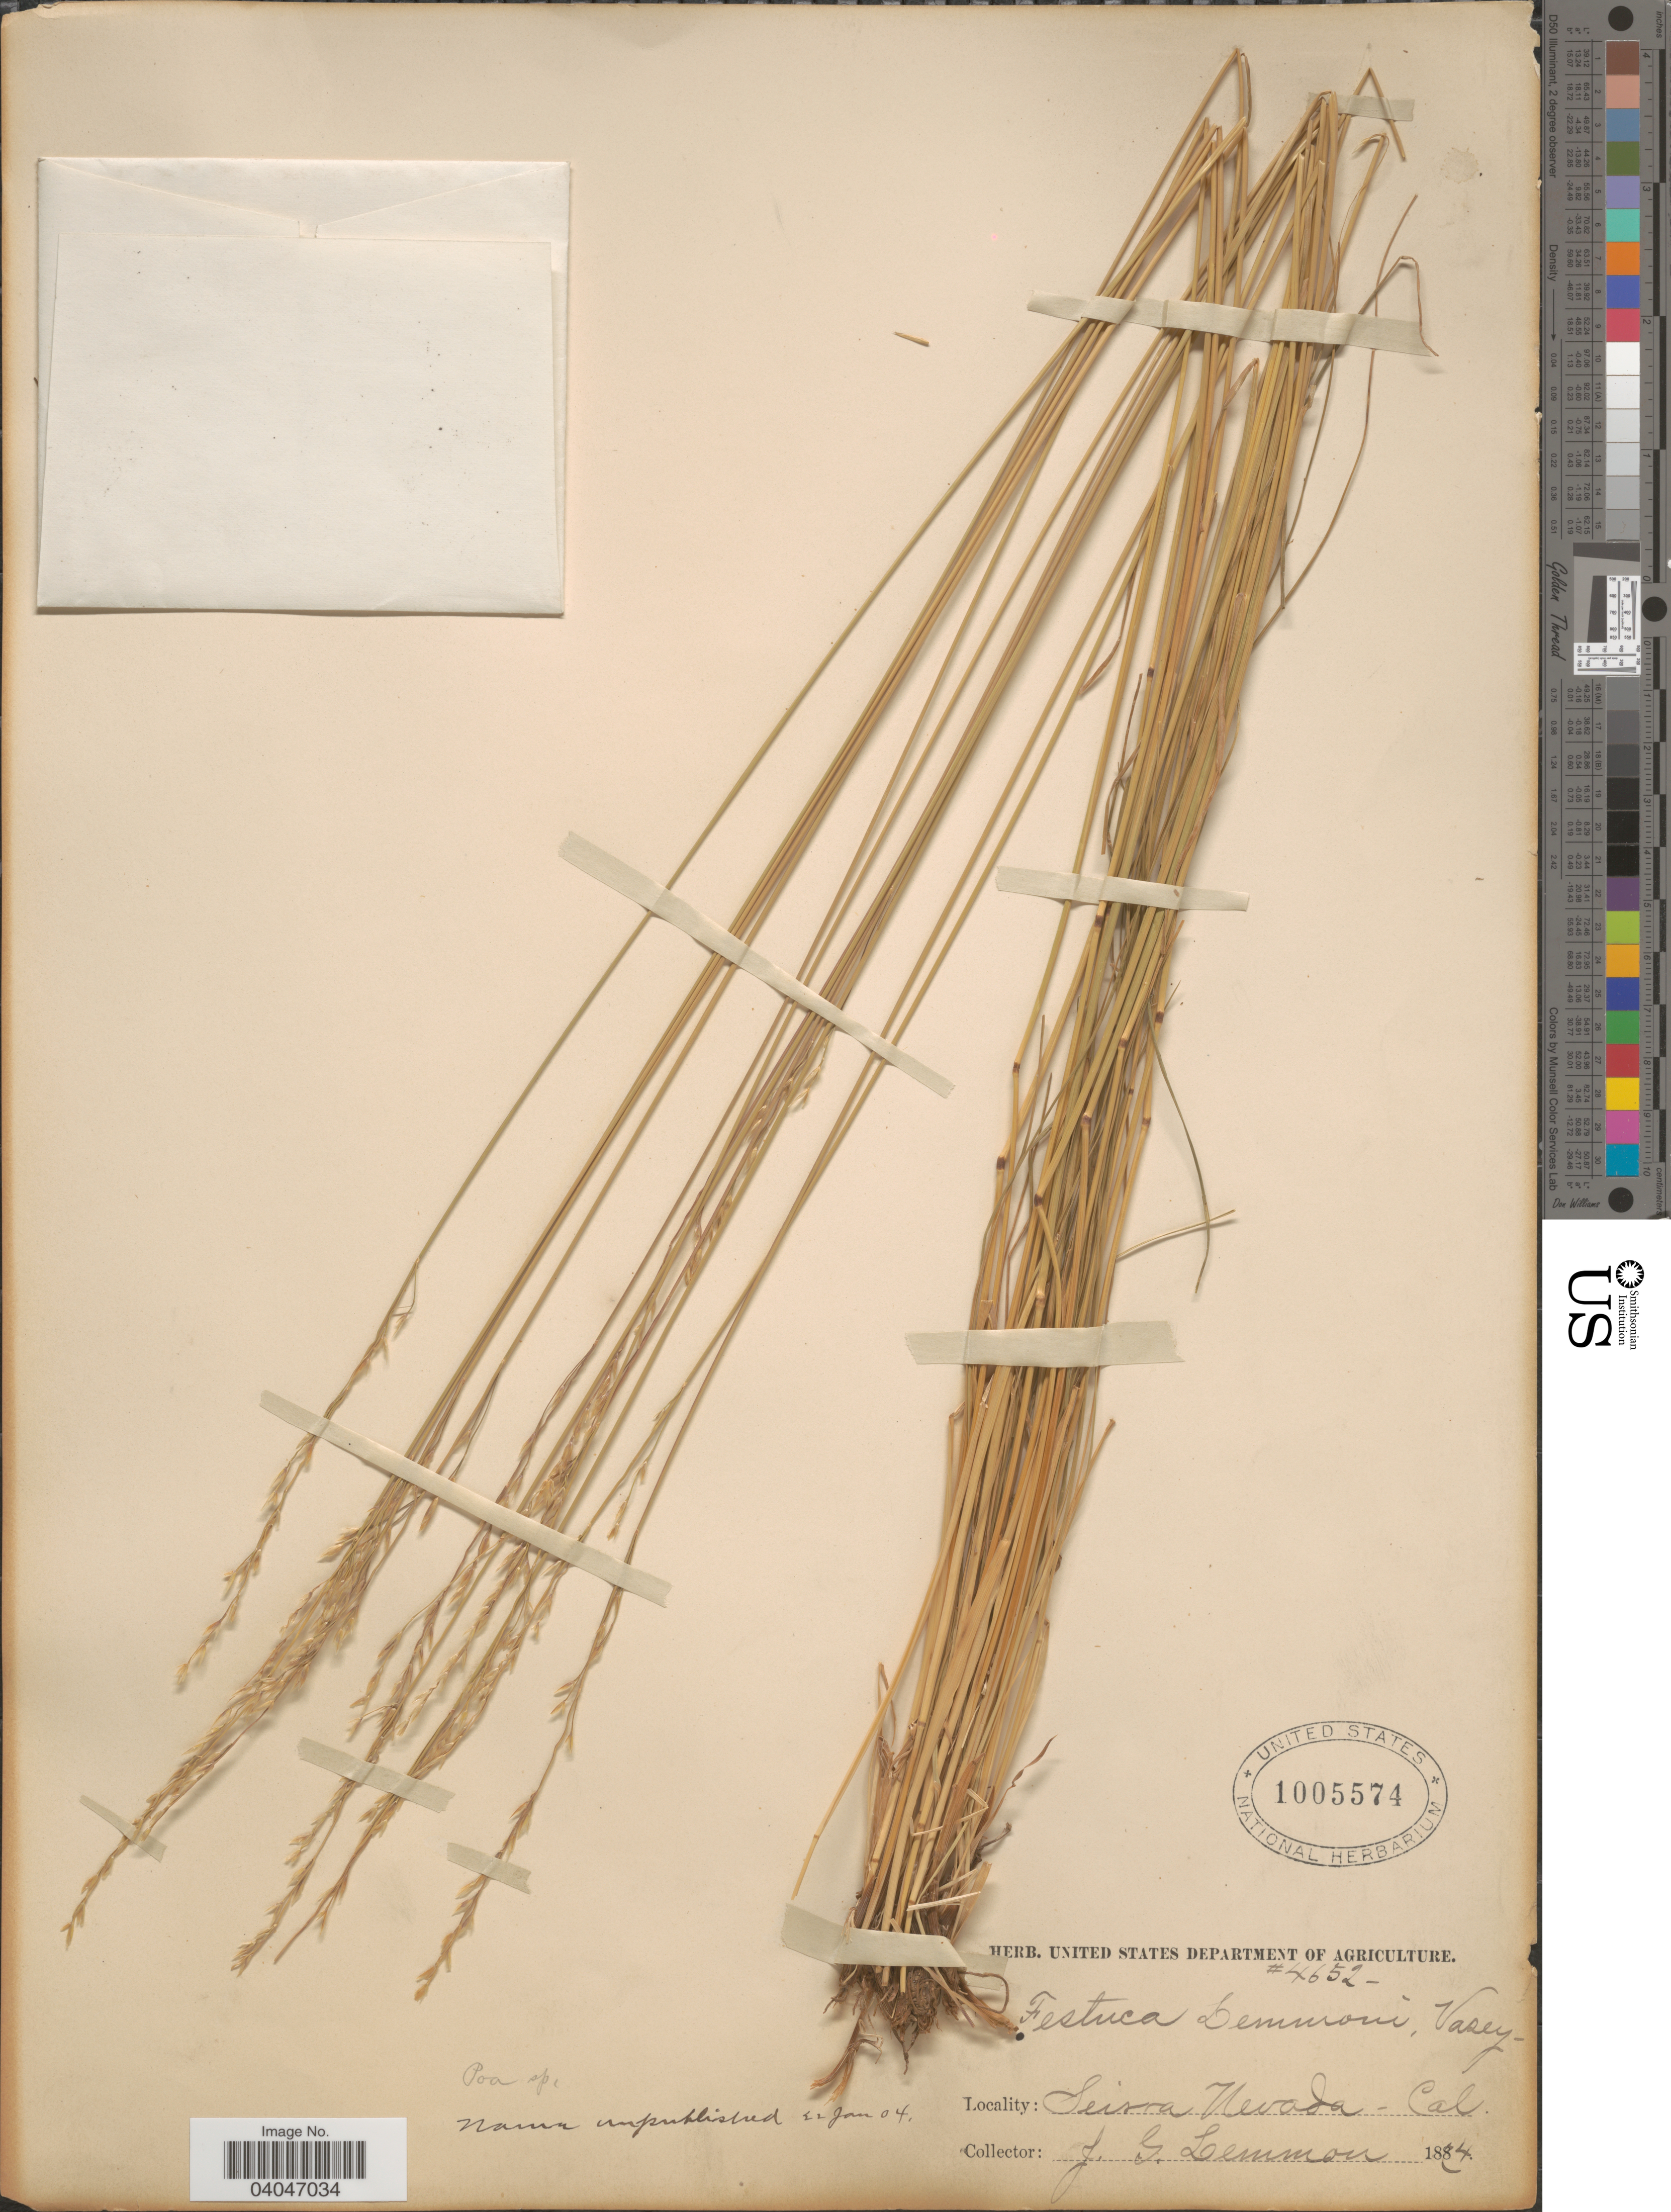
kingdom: Plantae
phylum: Tracheophyta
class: Liliopsida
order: Poales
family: Poaceae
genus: Festuca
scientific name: Festuca viridula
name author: Vasey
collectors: J. Lemmon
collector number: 4652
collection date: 1874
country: United States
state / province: California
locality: Sierra Nevada.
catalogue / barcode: US 1005574